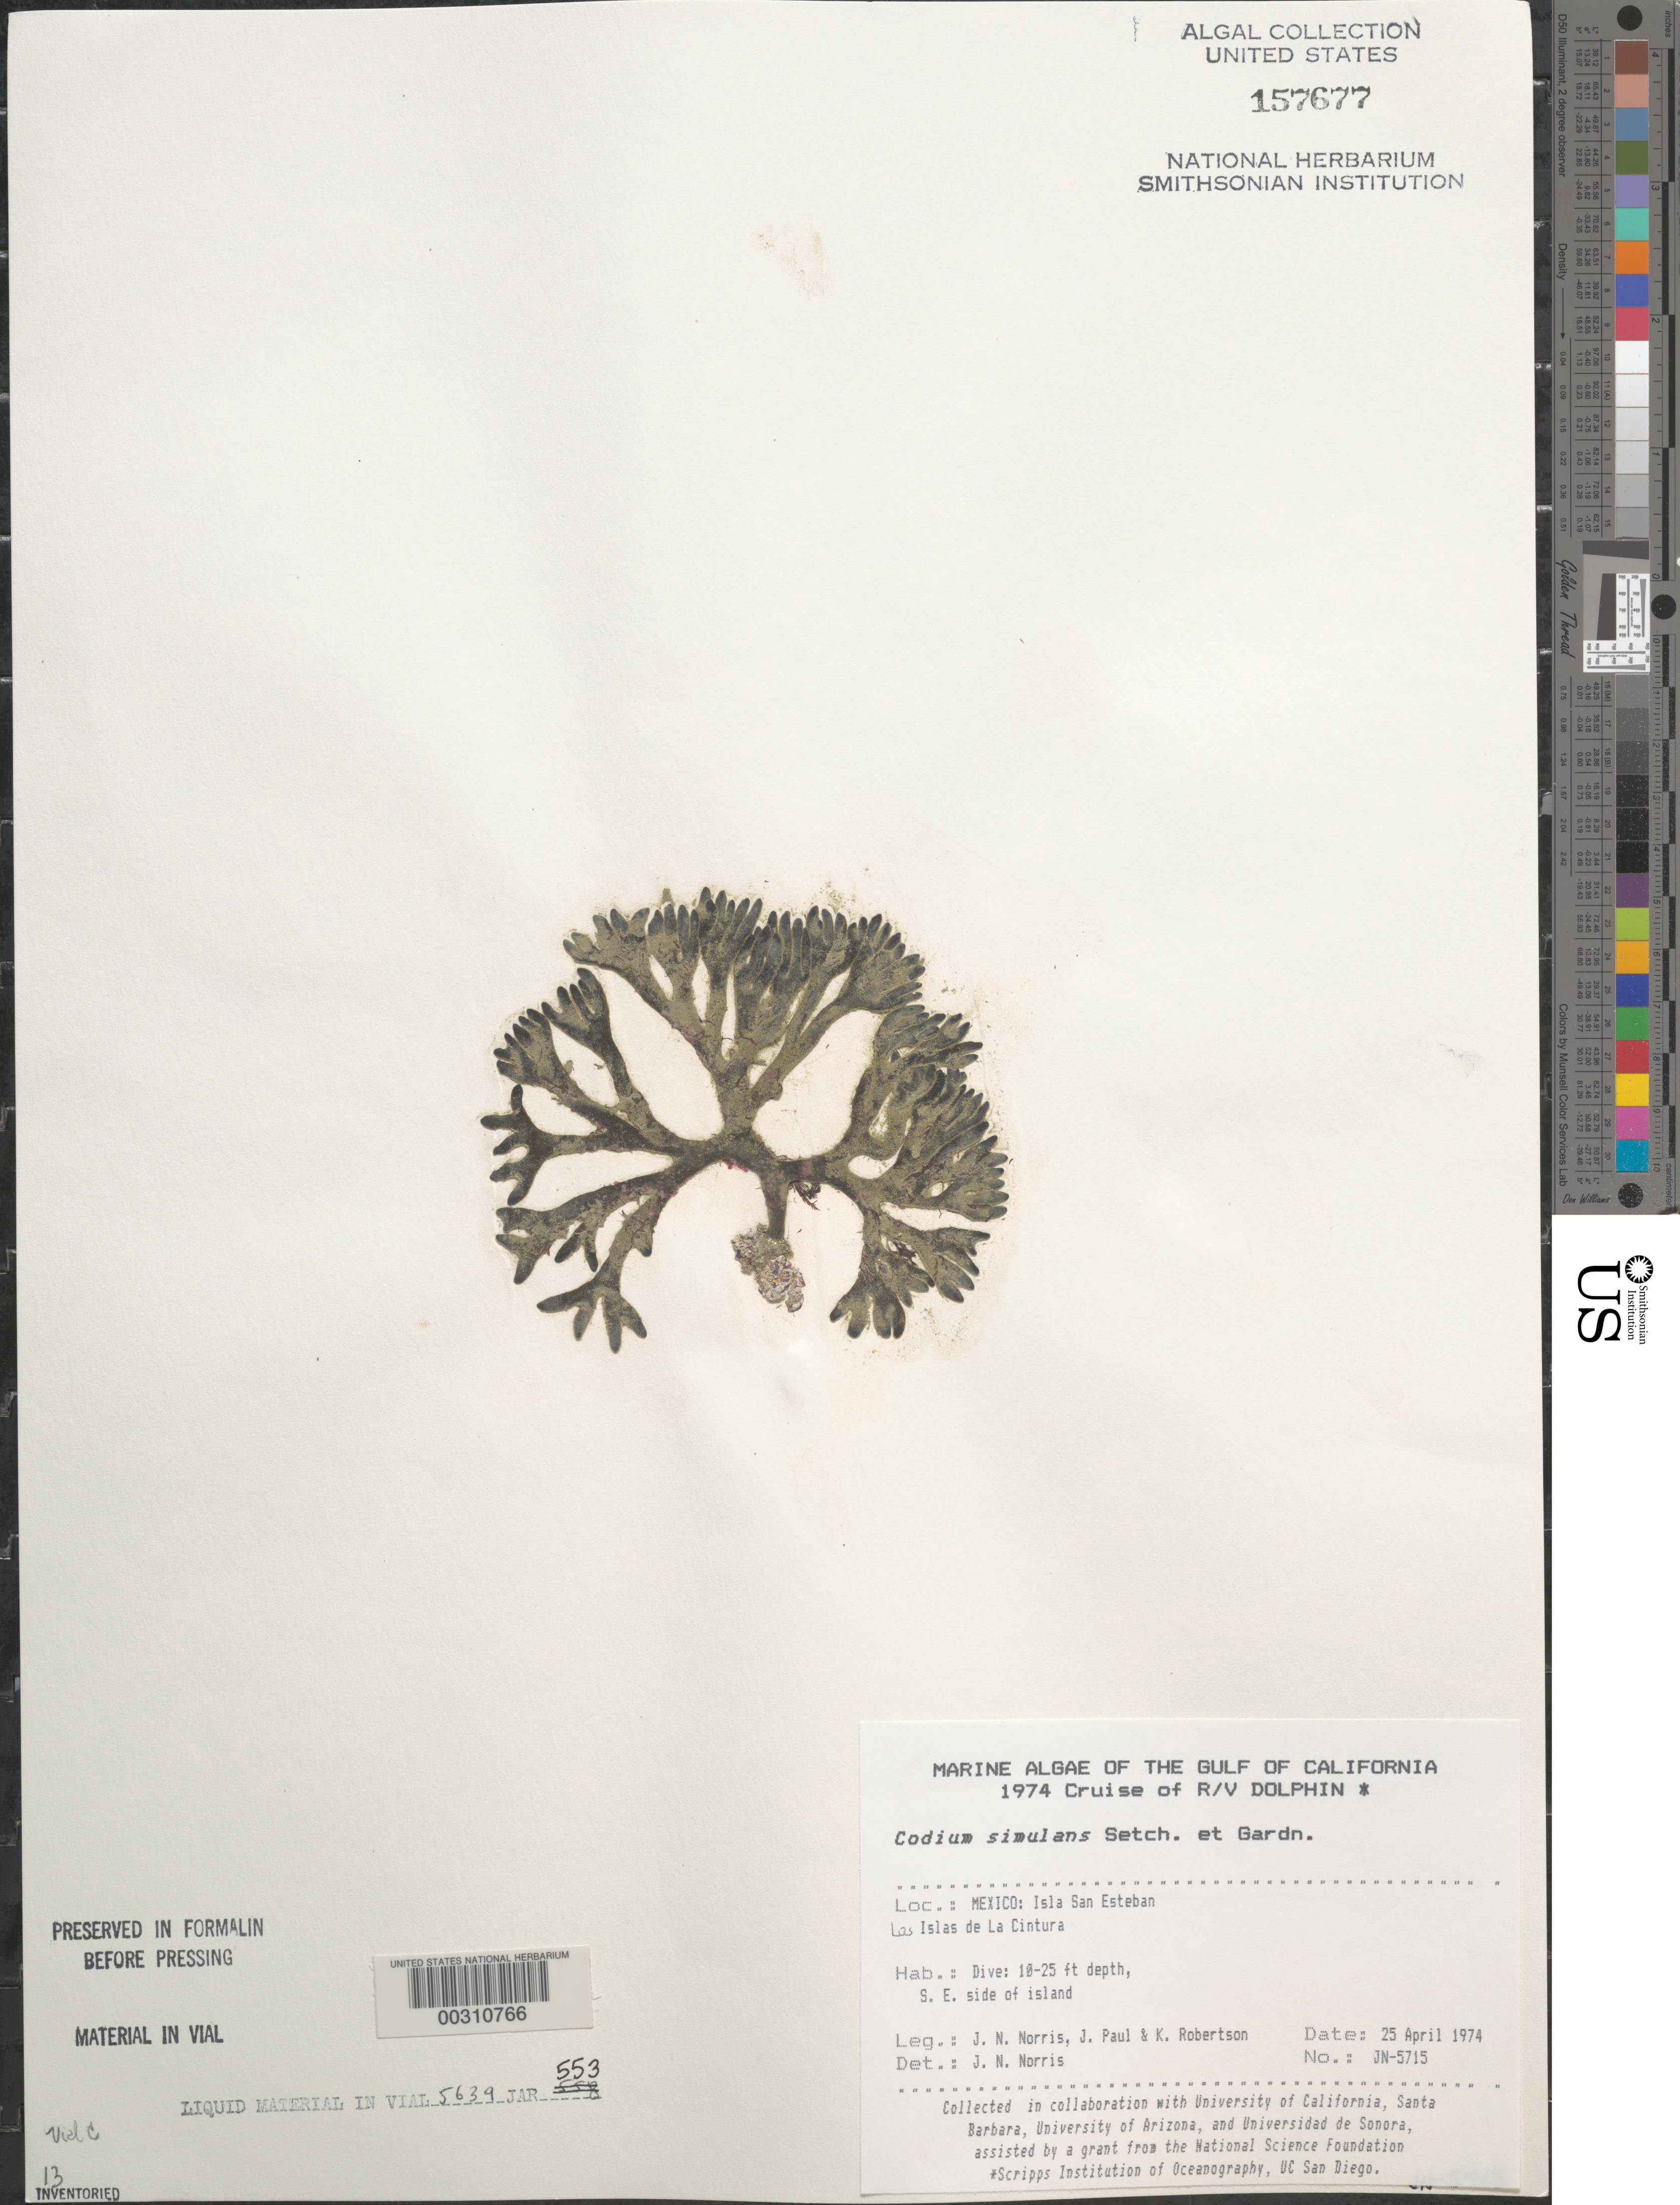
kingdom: Plantae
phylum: Chlorophyta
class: Ulvophyceae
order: Bryopsidales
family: Codiaceae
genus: Codium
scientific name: Codium simulans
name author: Setch. & N.L. Gardner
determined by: Norris, James N.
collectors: J. N. Norris, J. Paul & K. Robertson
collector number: JN-5715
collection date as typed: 25 Apr 1974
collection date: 1974-04-25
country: Mexico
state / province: Baja California Norte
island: Isla San Esteban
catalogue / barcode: US 157677